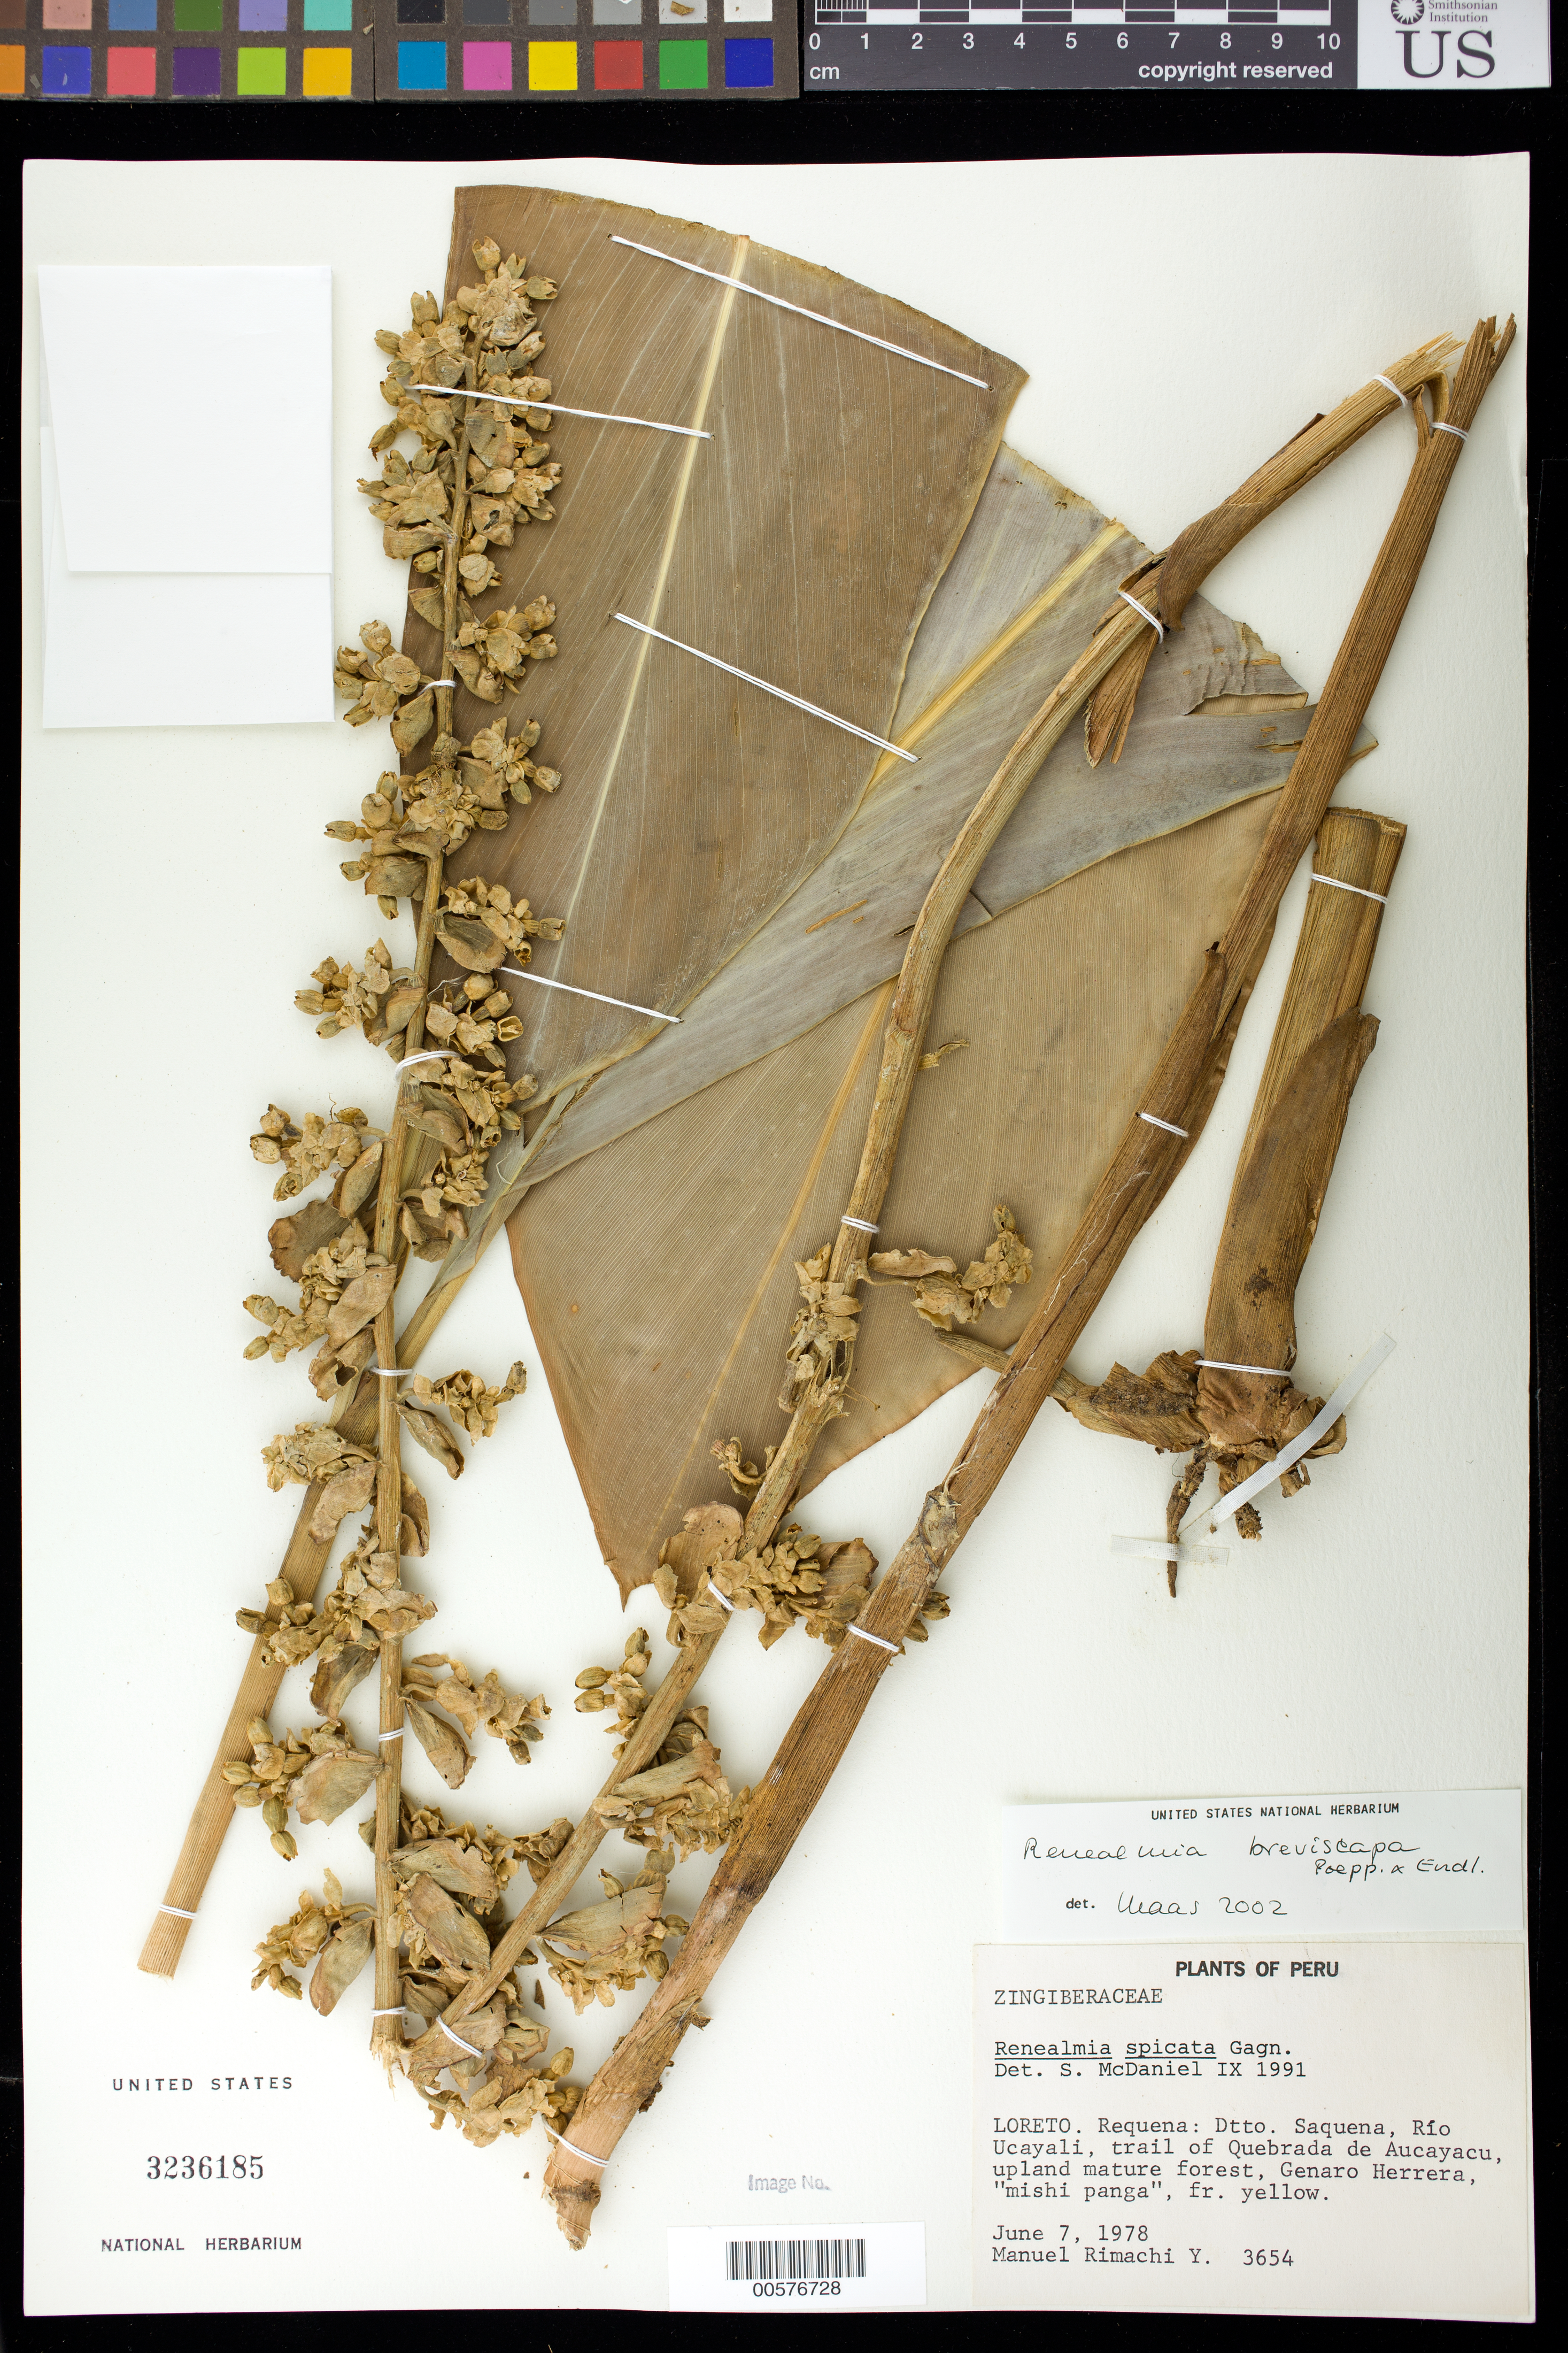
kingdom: Plantae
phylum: Tracheophyta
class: Liliopsida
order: Zingiberales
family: Zingiberaceae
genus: Renealmia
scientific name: Renealmia breviscapa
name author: Poepp. & Endl.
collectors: M. Rimachi Y.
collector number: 3653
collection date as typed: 07 Jun 1978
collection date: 1978-06-07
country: Peru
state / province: Loreto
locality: Requena, Saquena, Rio Ucayali, trail of Quebrada de Aucayacu.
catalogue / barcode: US 3236185